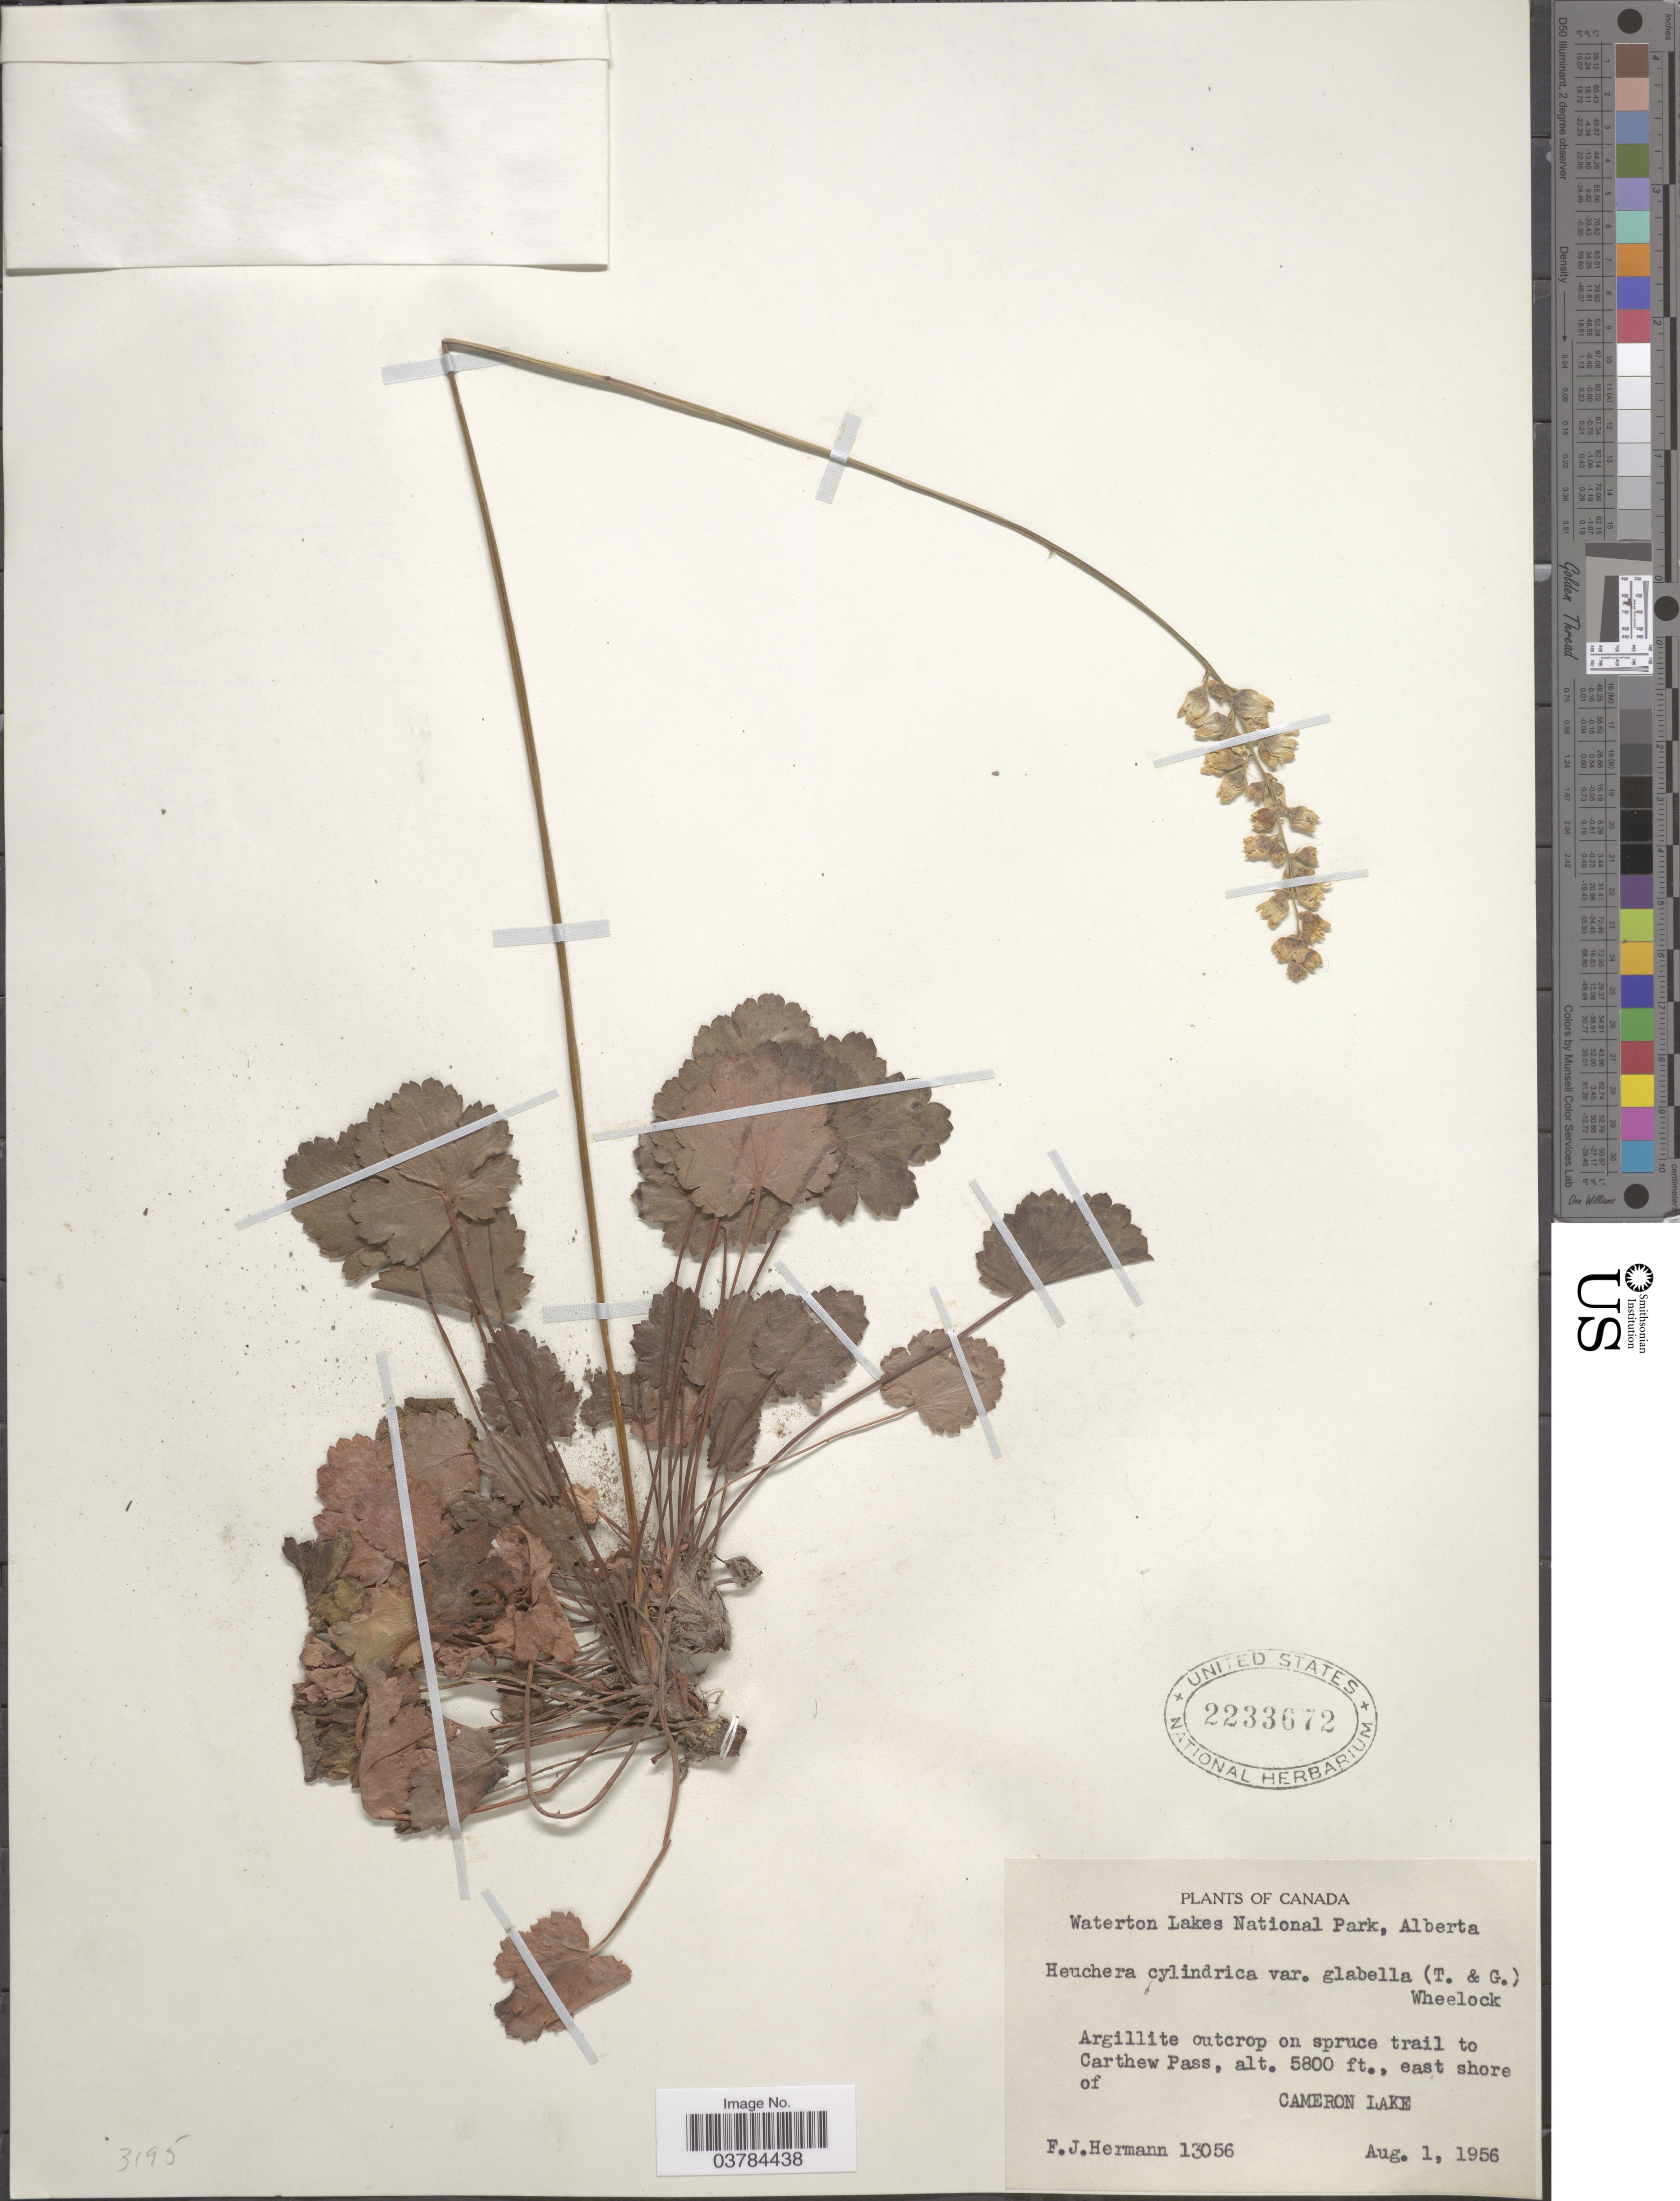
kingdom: Plantae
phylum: Tracheophyta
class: Magnoliopsida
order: Saxifragales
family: Saxifragaceae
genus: Heuchera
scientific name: Heuchera glabella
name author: Torr. & A. Gray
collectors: F. J. Hermann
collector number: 13056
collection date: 1956-08-01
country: Canada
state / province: Alberta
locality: Waterton Lakes National Park. Argillite outcrop on spruce trail to Carthew Pass, east shore of Cameron Lake.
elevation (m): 1768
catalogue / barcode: US 2233672